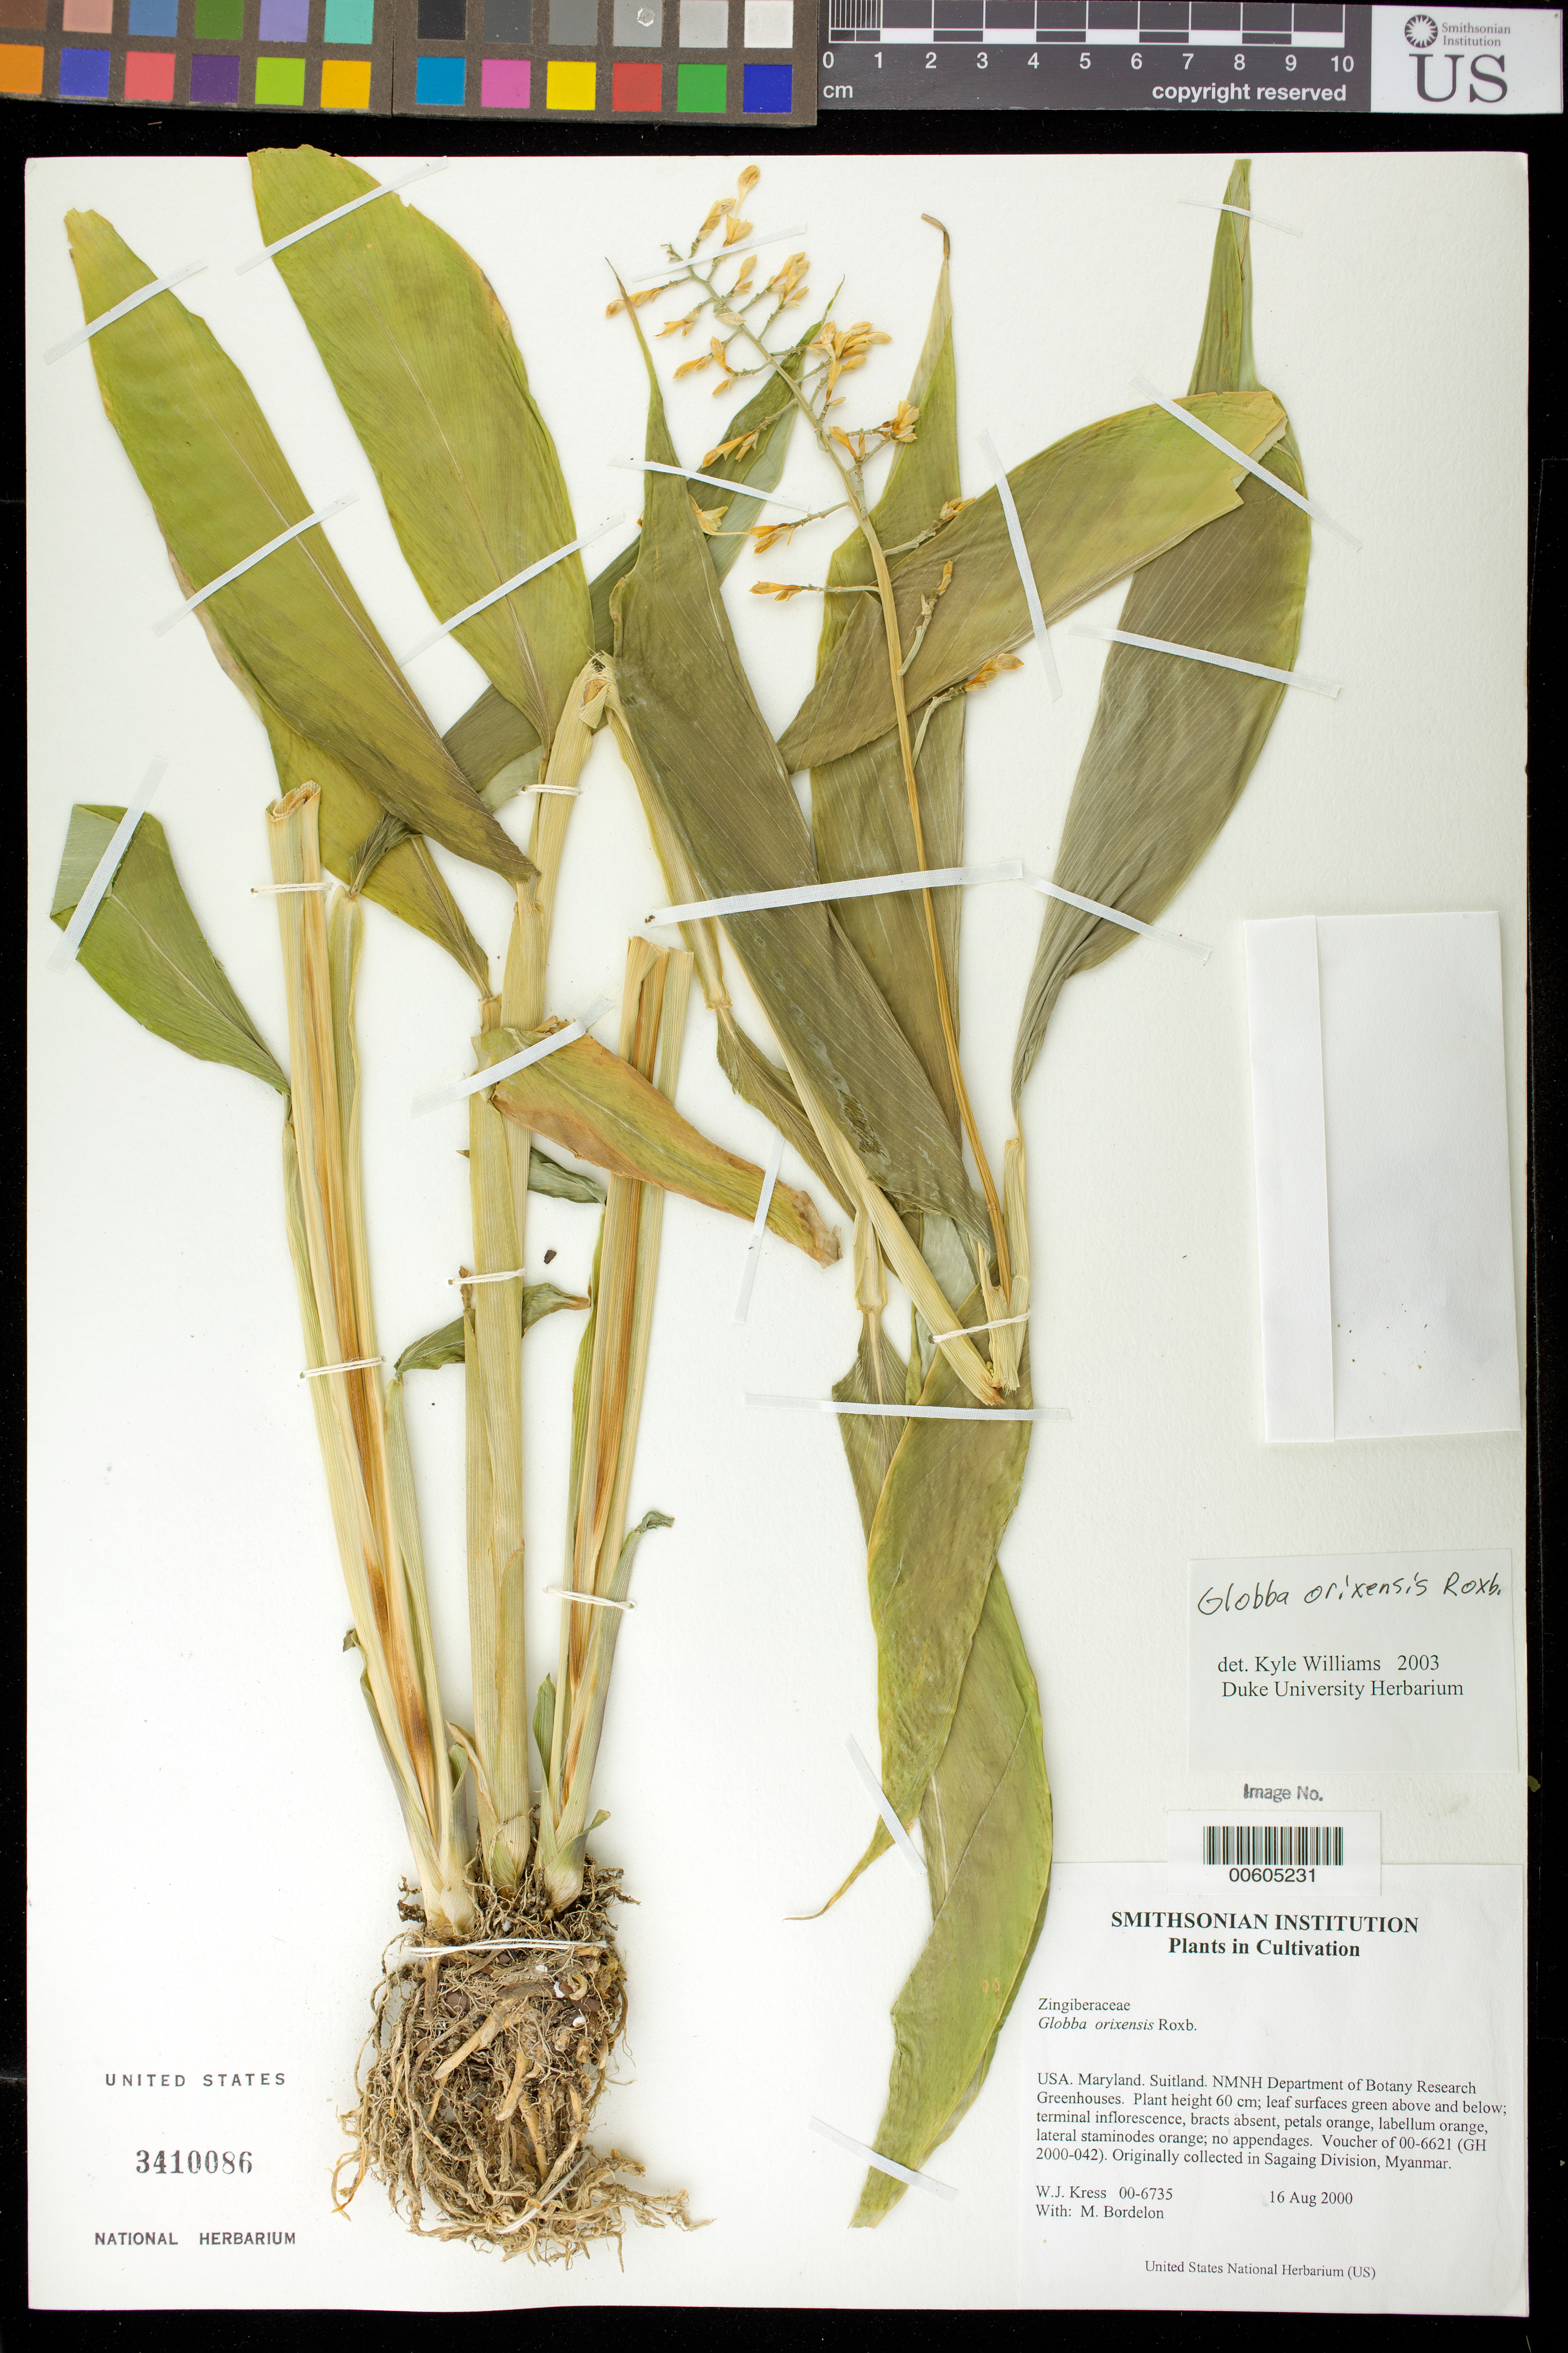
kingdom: Plantae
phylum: Tracheophyta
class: Liliopsida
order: Zingiberales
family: Zingiberaceae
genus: Globba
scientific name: Globba orixensis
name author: Roxb.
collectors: W. J. Kress & M. Bordelon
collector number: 00-6735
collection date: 2000-08-16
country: United States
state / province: Maryland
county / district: Prince George's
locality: NMNH Botany Research Greenhouses. Suitland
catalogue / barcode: US 3410086